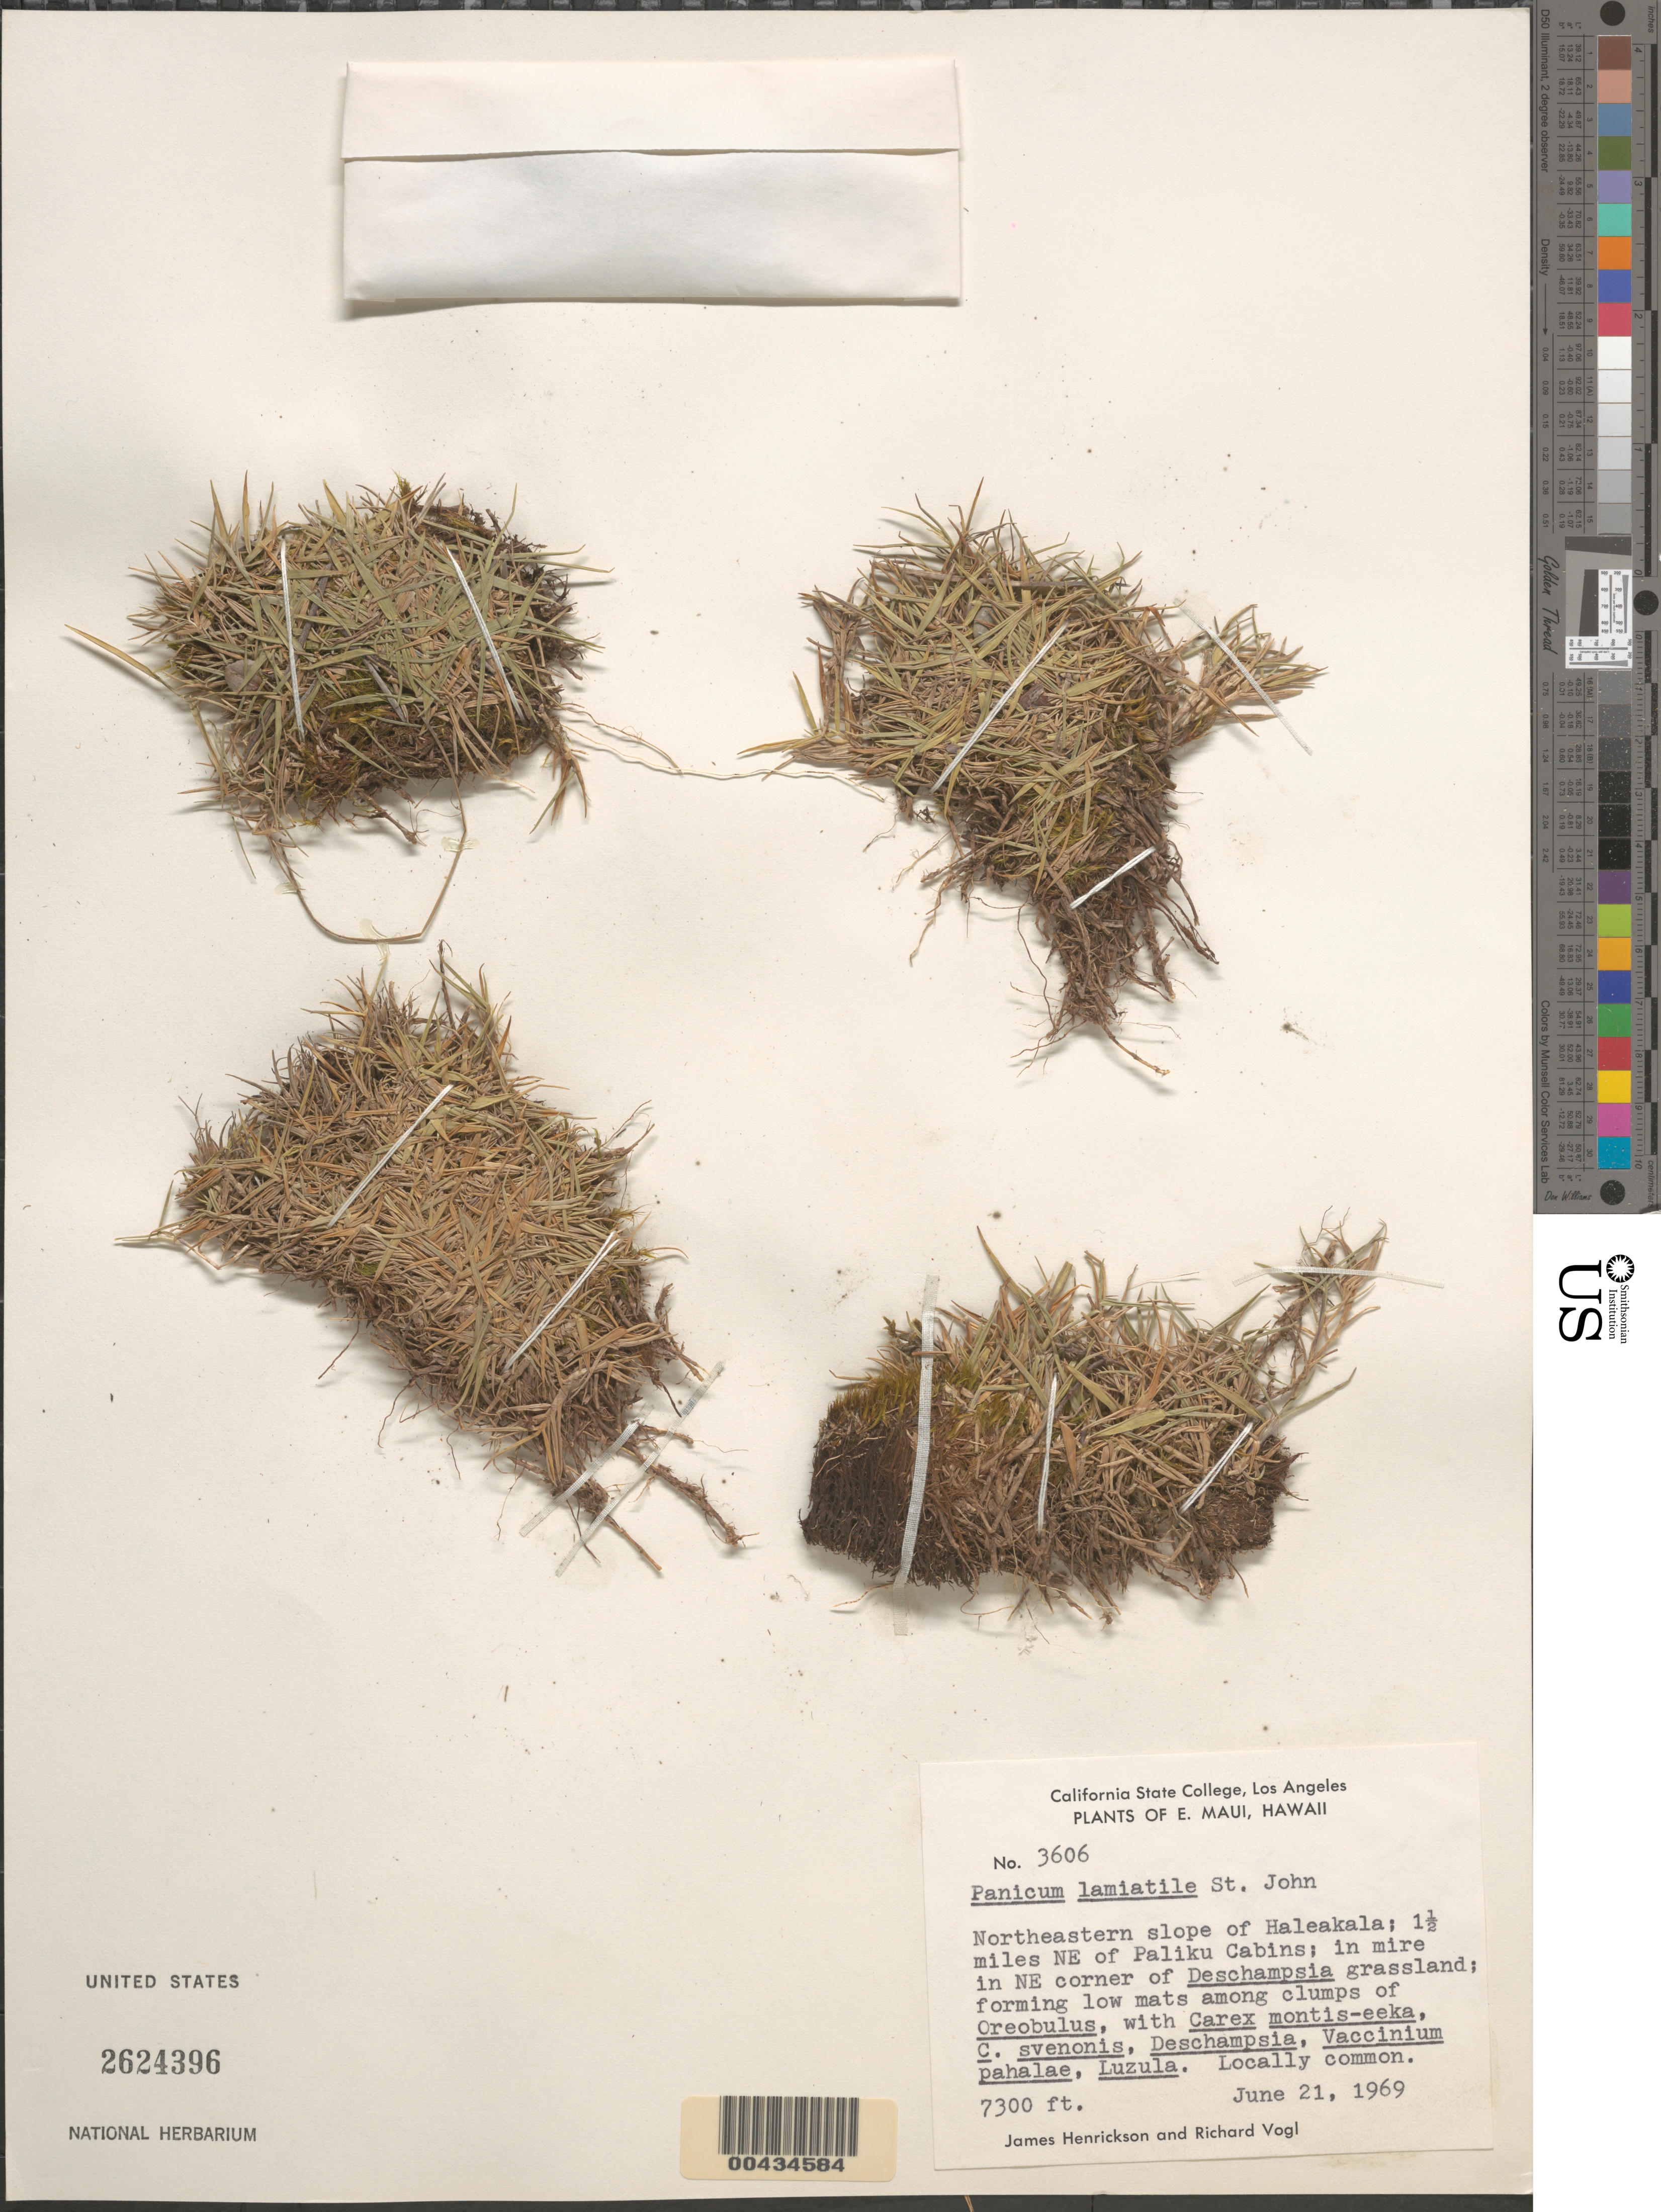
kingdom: Plantae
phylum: Tracheophyta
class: Liliopsida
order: Poales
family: Poaceae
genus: Dichanthelium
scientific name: Dichanthelium cynodon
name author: (Reichardt) C.A. Clark & Gould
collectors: J. S. Henrickson & R. Vogl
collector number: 3606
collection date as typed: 21 Jun 1969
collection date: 1969-06-21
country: United States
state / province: Hawaii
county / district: Maui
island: Maui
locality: E Maui, NE slope of Haleakala, 1.5 mi NE of Paliku Cabins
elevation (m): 2225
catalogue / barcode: US 2624396